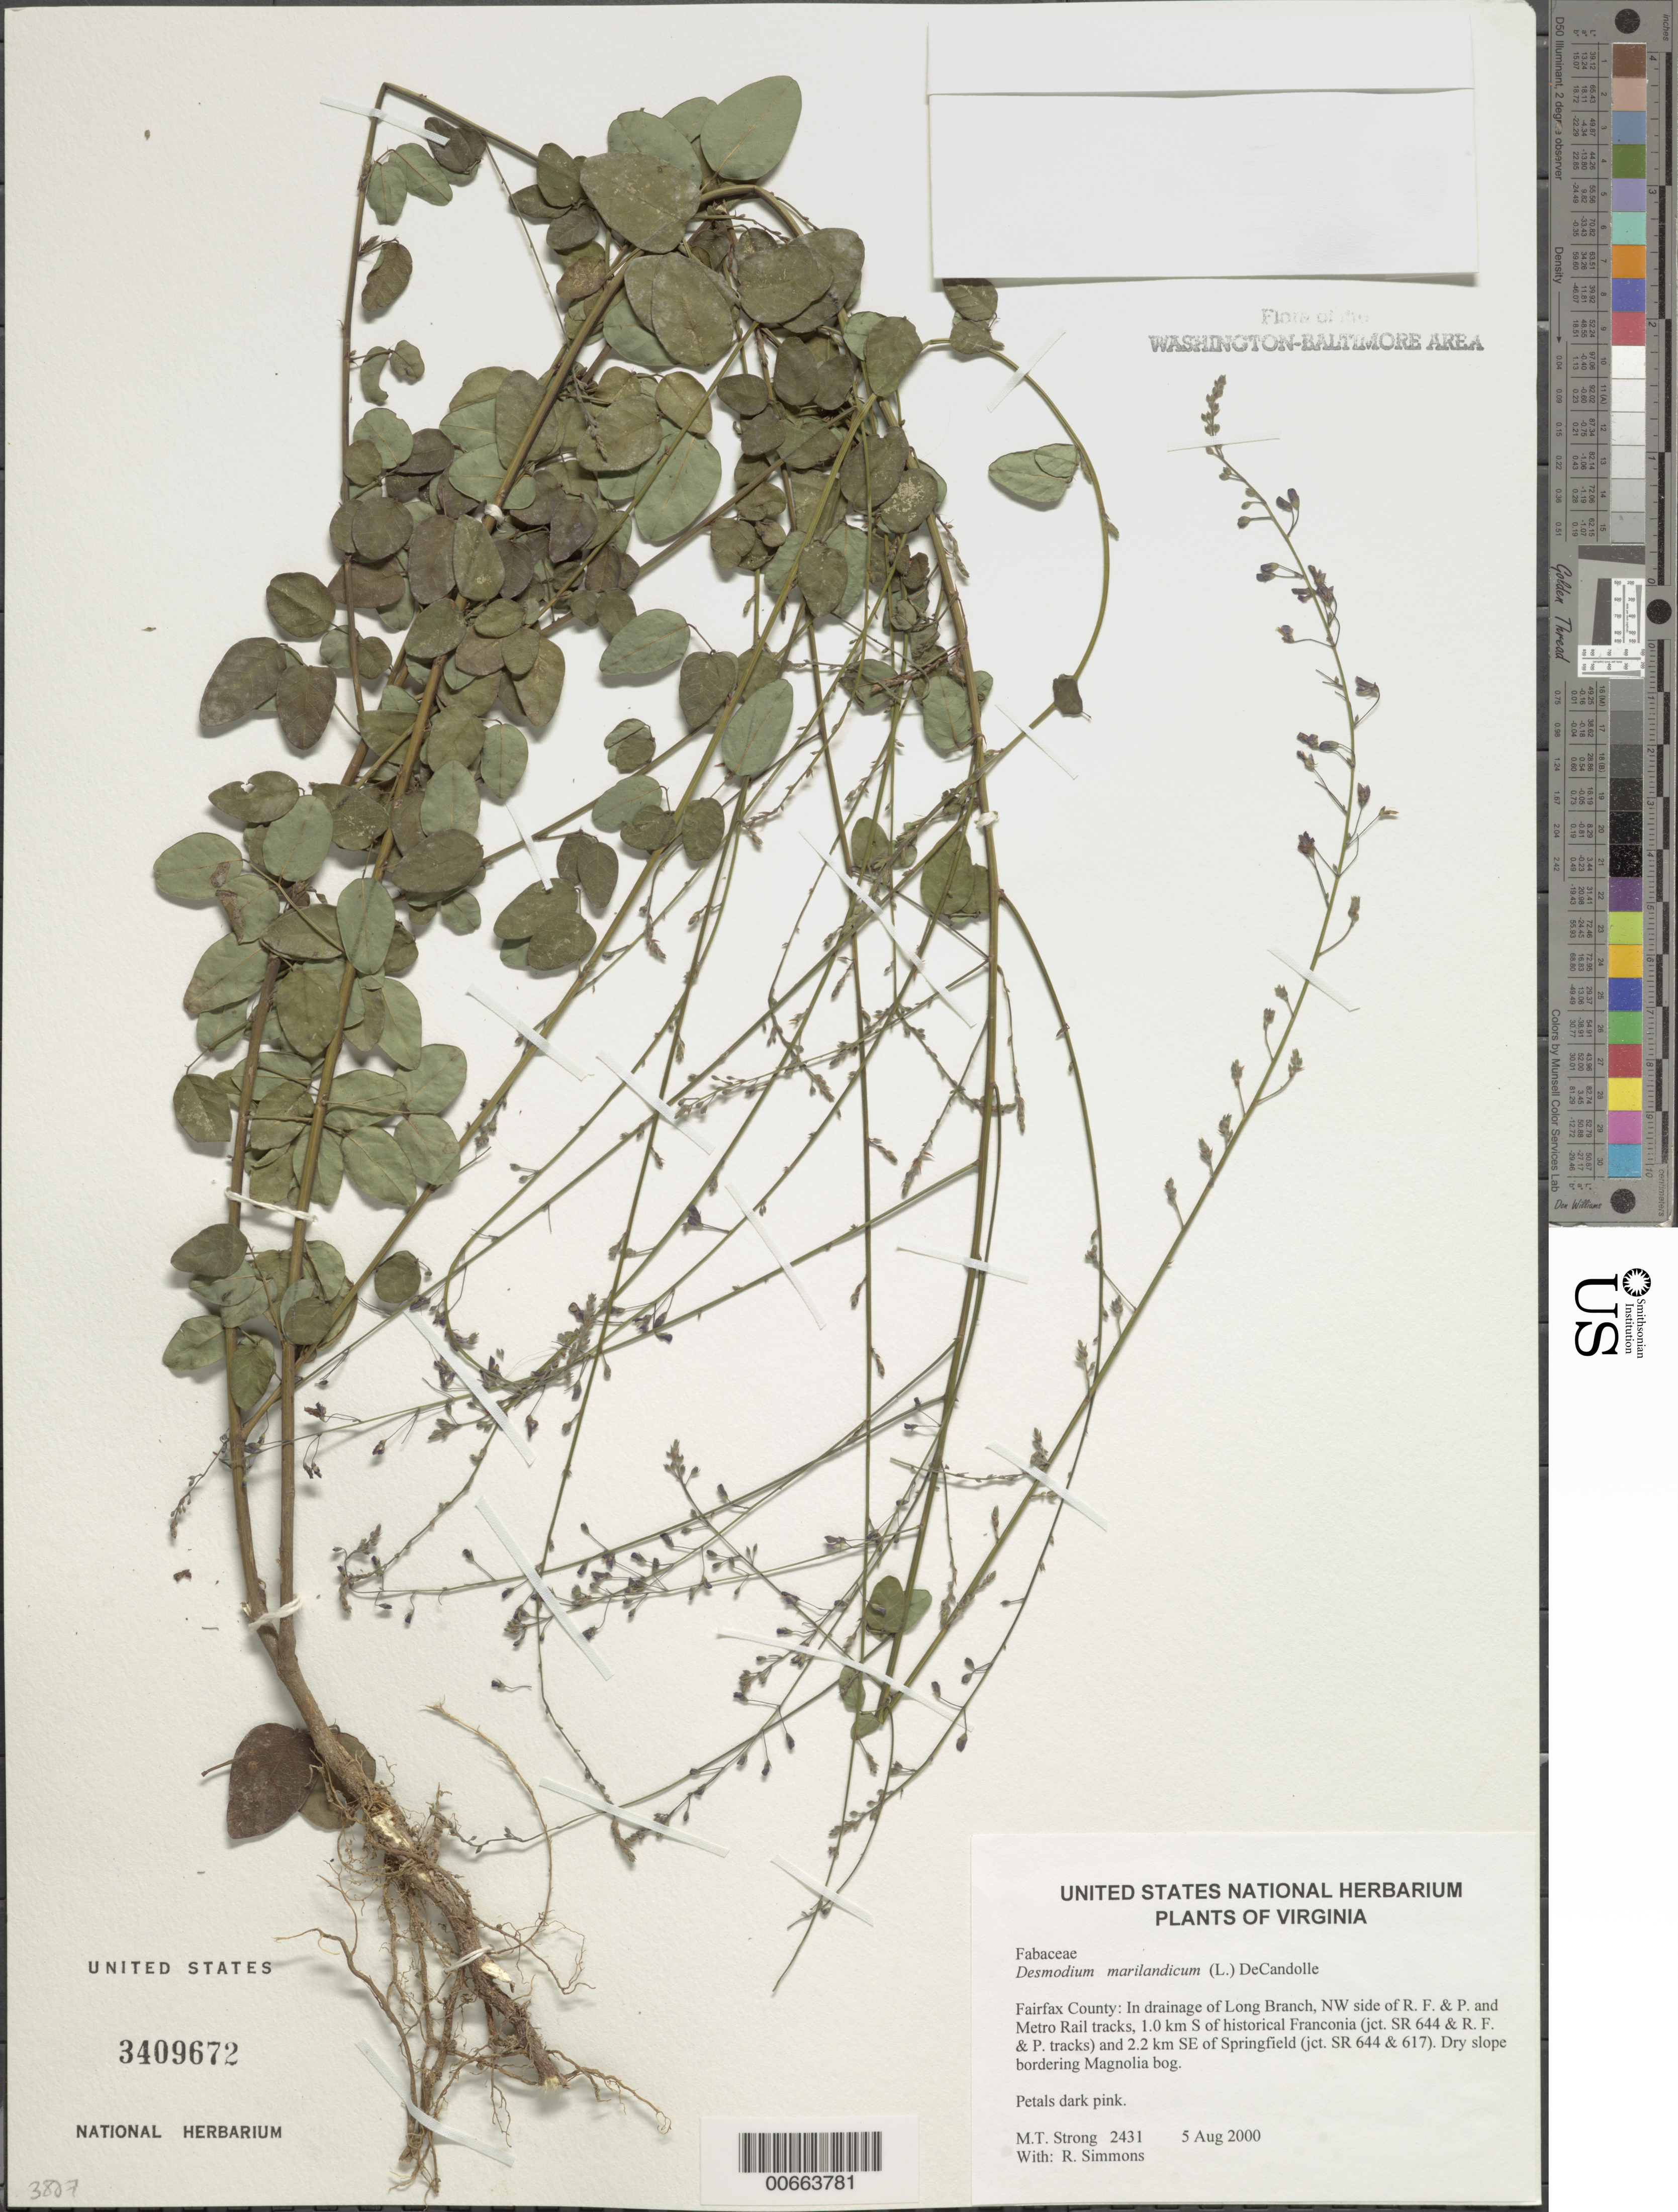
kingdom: Plantae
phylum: Tracheophyta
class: Magnoliopsida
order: Fabales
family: Fabaceae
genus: Desmodium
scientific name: Desmodium marilandicum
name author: Darl.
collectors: M. T. Strong & R. Simmons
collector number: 2431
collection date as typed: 05 Aug 2000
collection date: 2000-08-05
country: United States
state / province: Virginia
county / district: Fairfax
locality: In drainage of Long Branch, NW side of R. F. & P. and Metro Rail tracks, 1.0 km S of historical Franconia (jct. SR 644 & R. F. & P. tracks) and 2.2 km SE of Springfield (jct. SR 644 & 617).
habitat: Dry slope bordering Magnolia bog.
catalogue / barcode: US 3409672